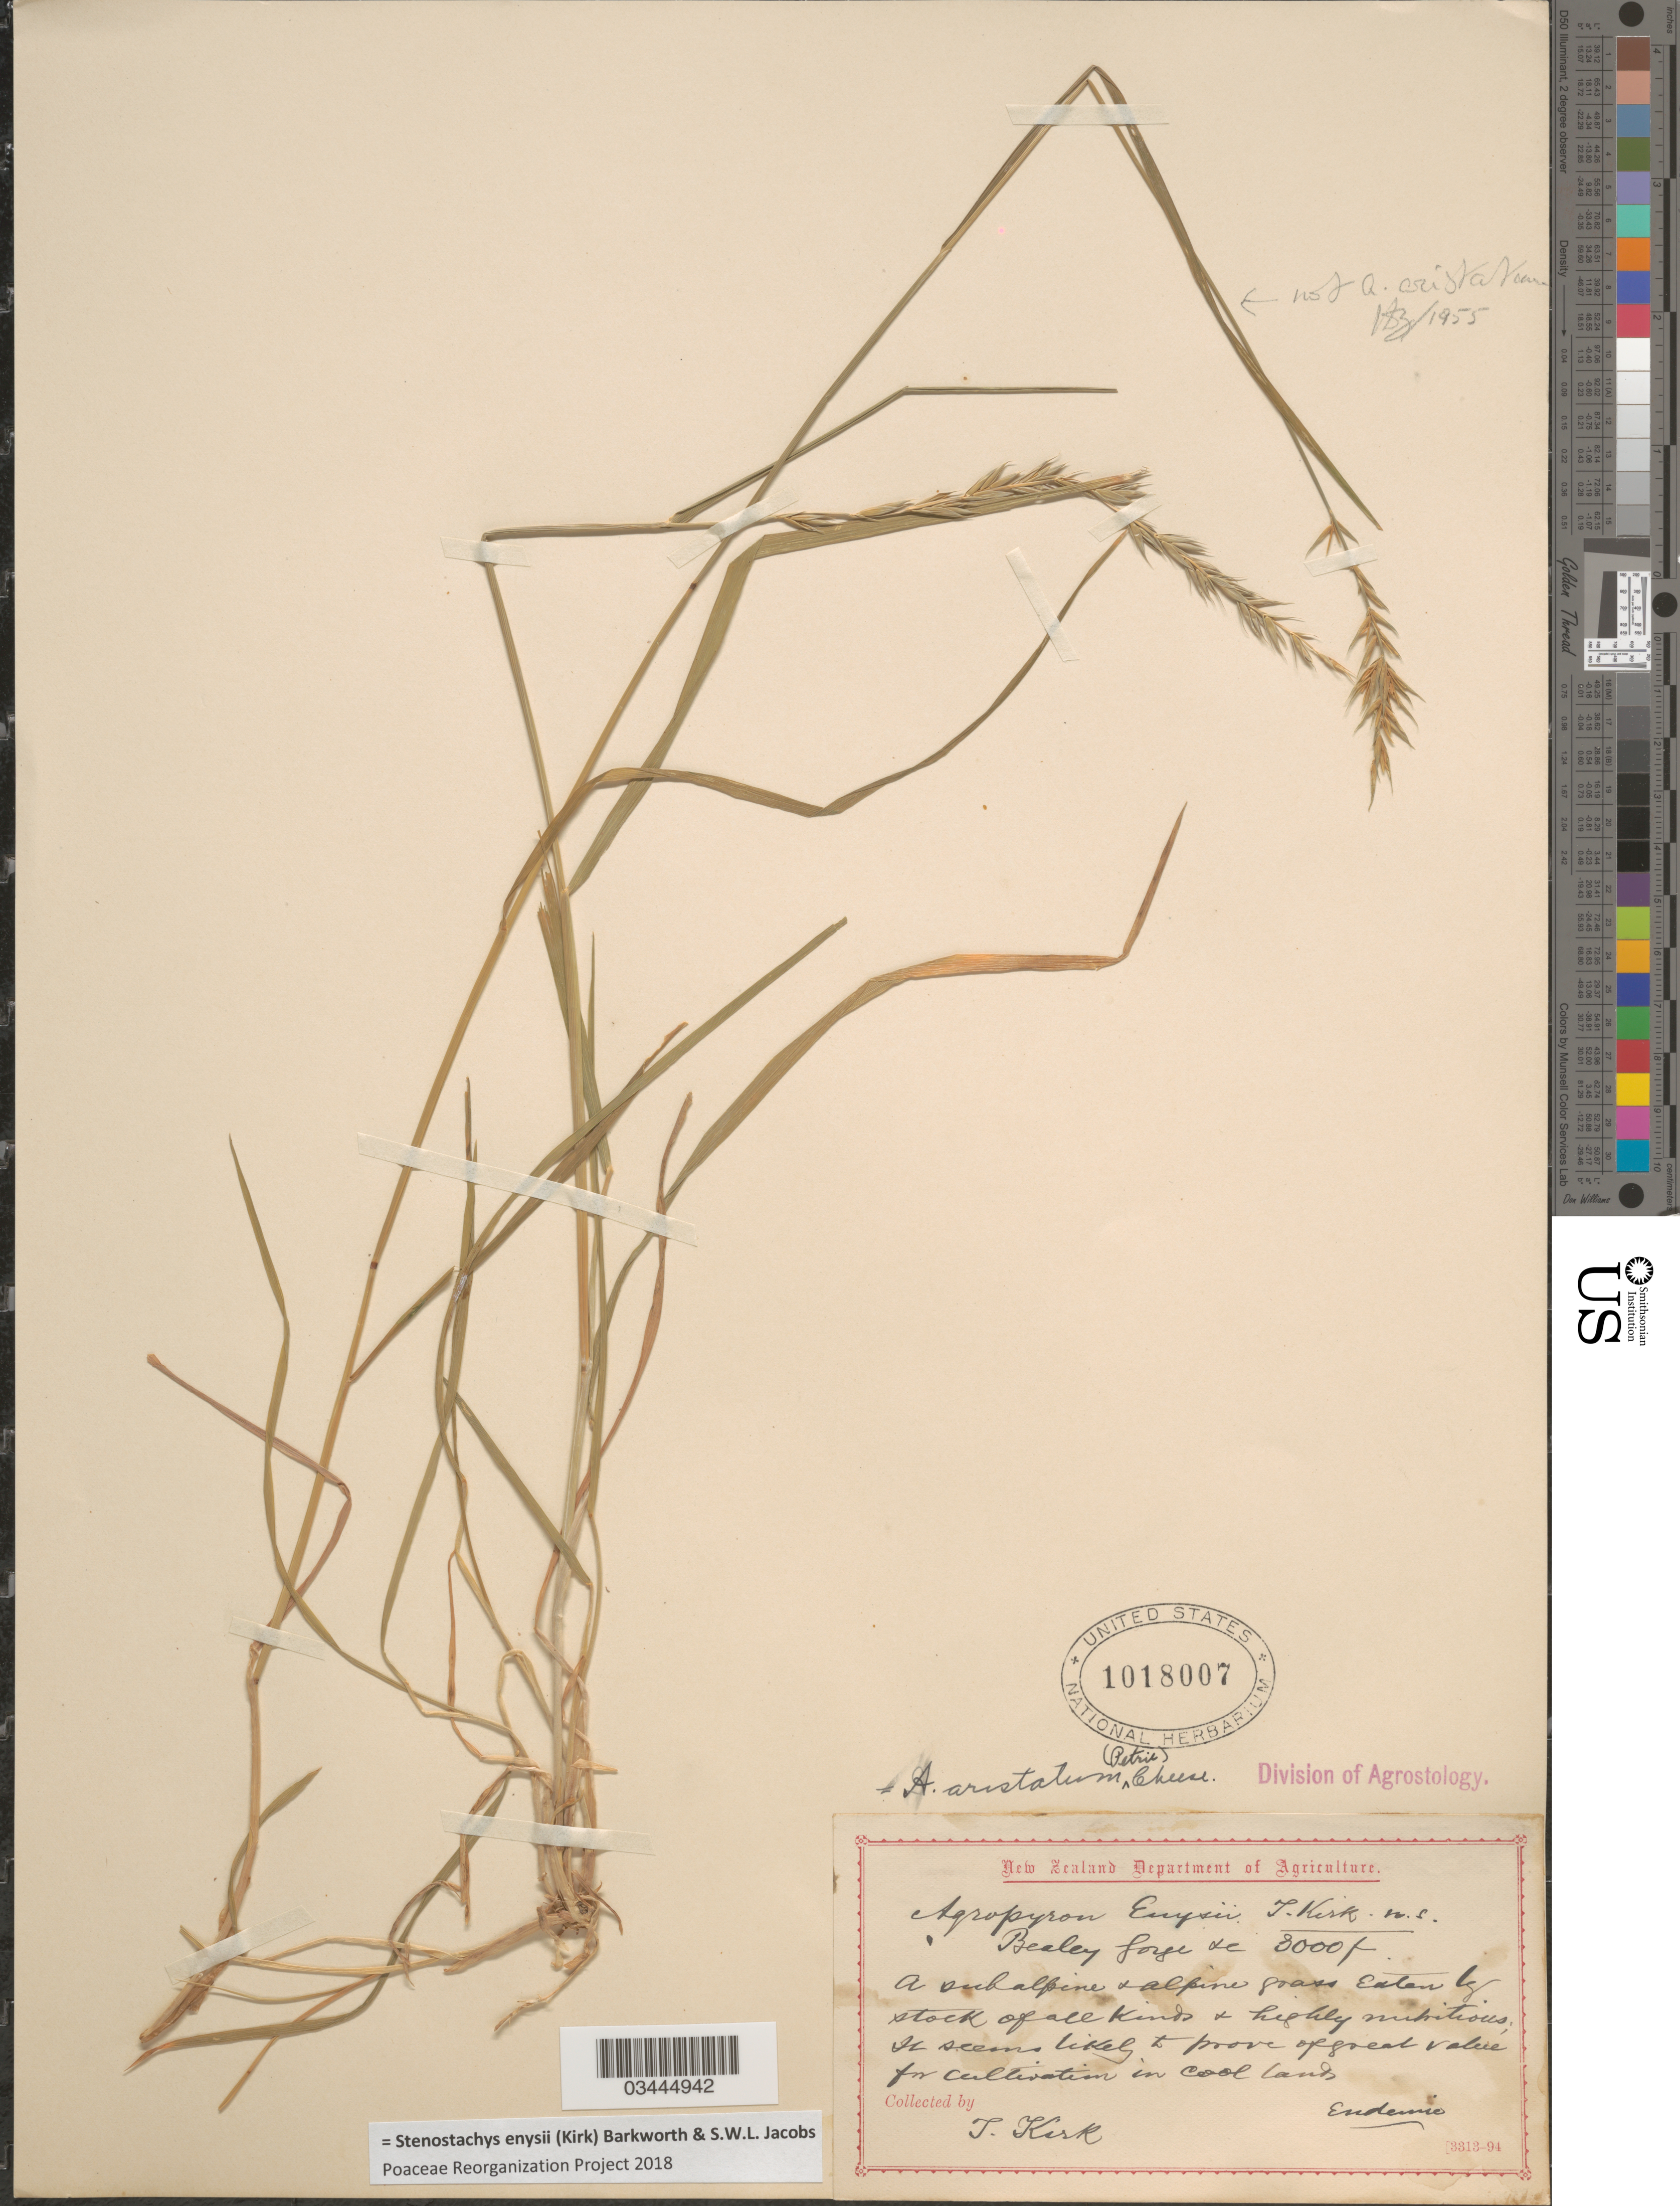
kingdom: Plantae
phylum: Tracheophyta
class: Liliopsida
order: Poales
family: Poaceae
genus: Stenostachys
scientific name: Stenostachys enysii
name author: (Kirk) Barkworth & S.W.L. Jacobs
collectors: T. Kirk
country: New Zealand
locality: Bealey gorge. Endemio.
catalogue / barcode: US 1018007